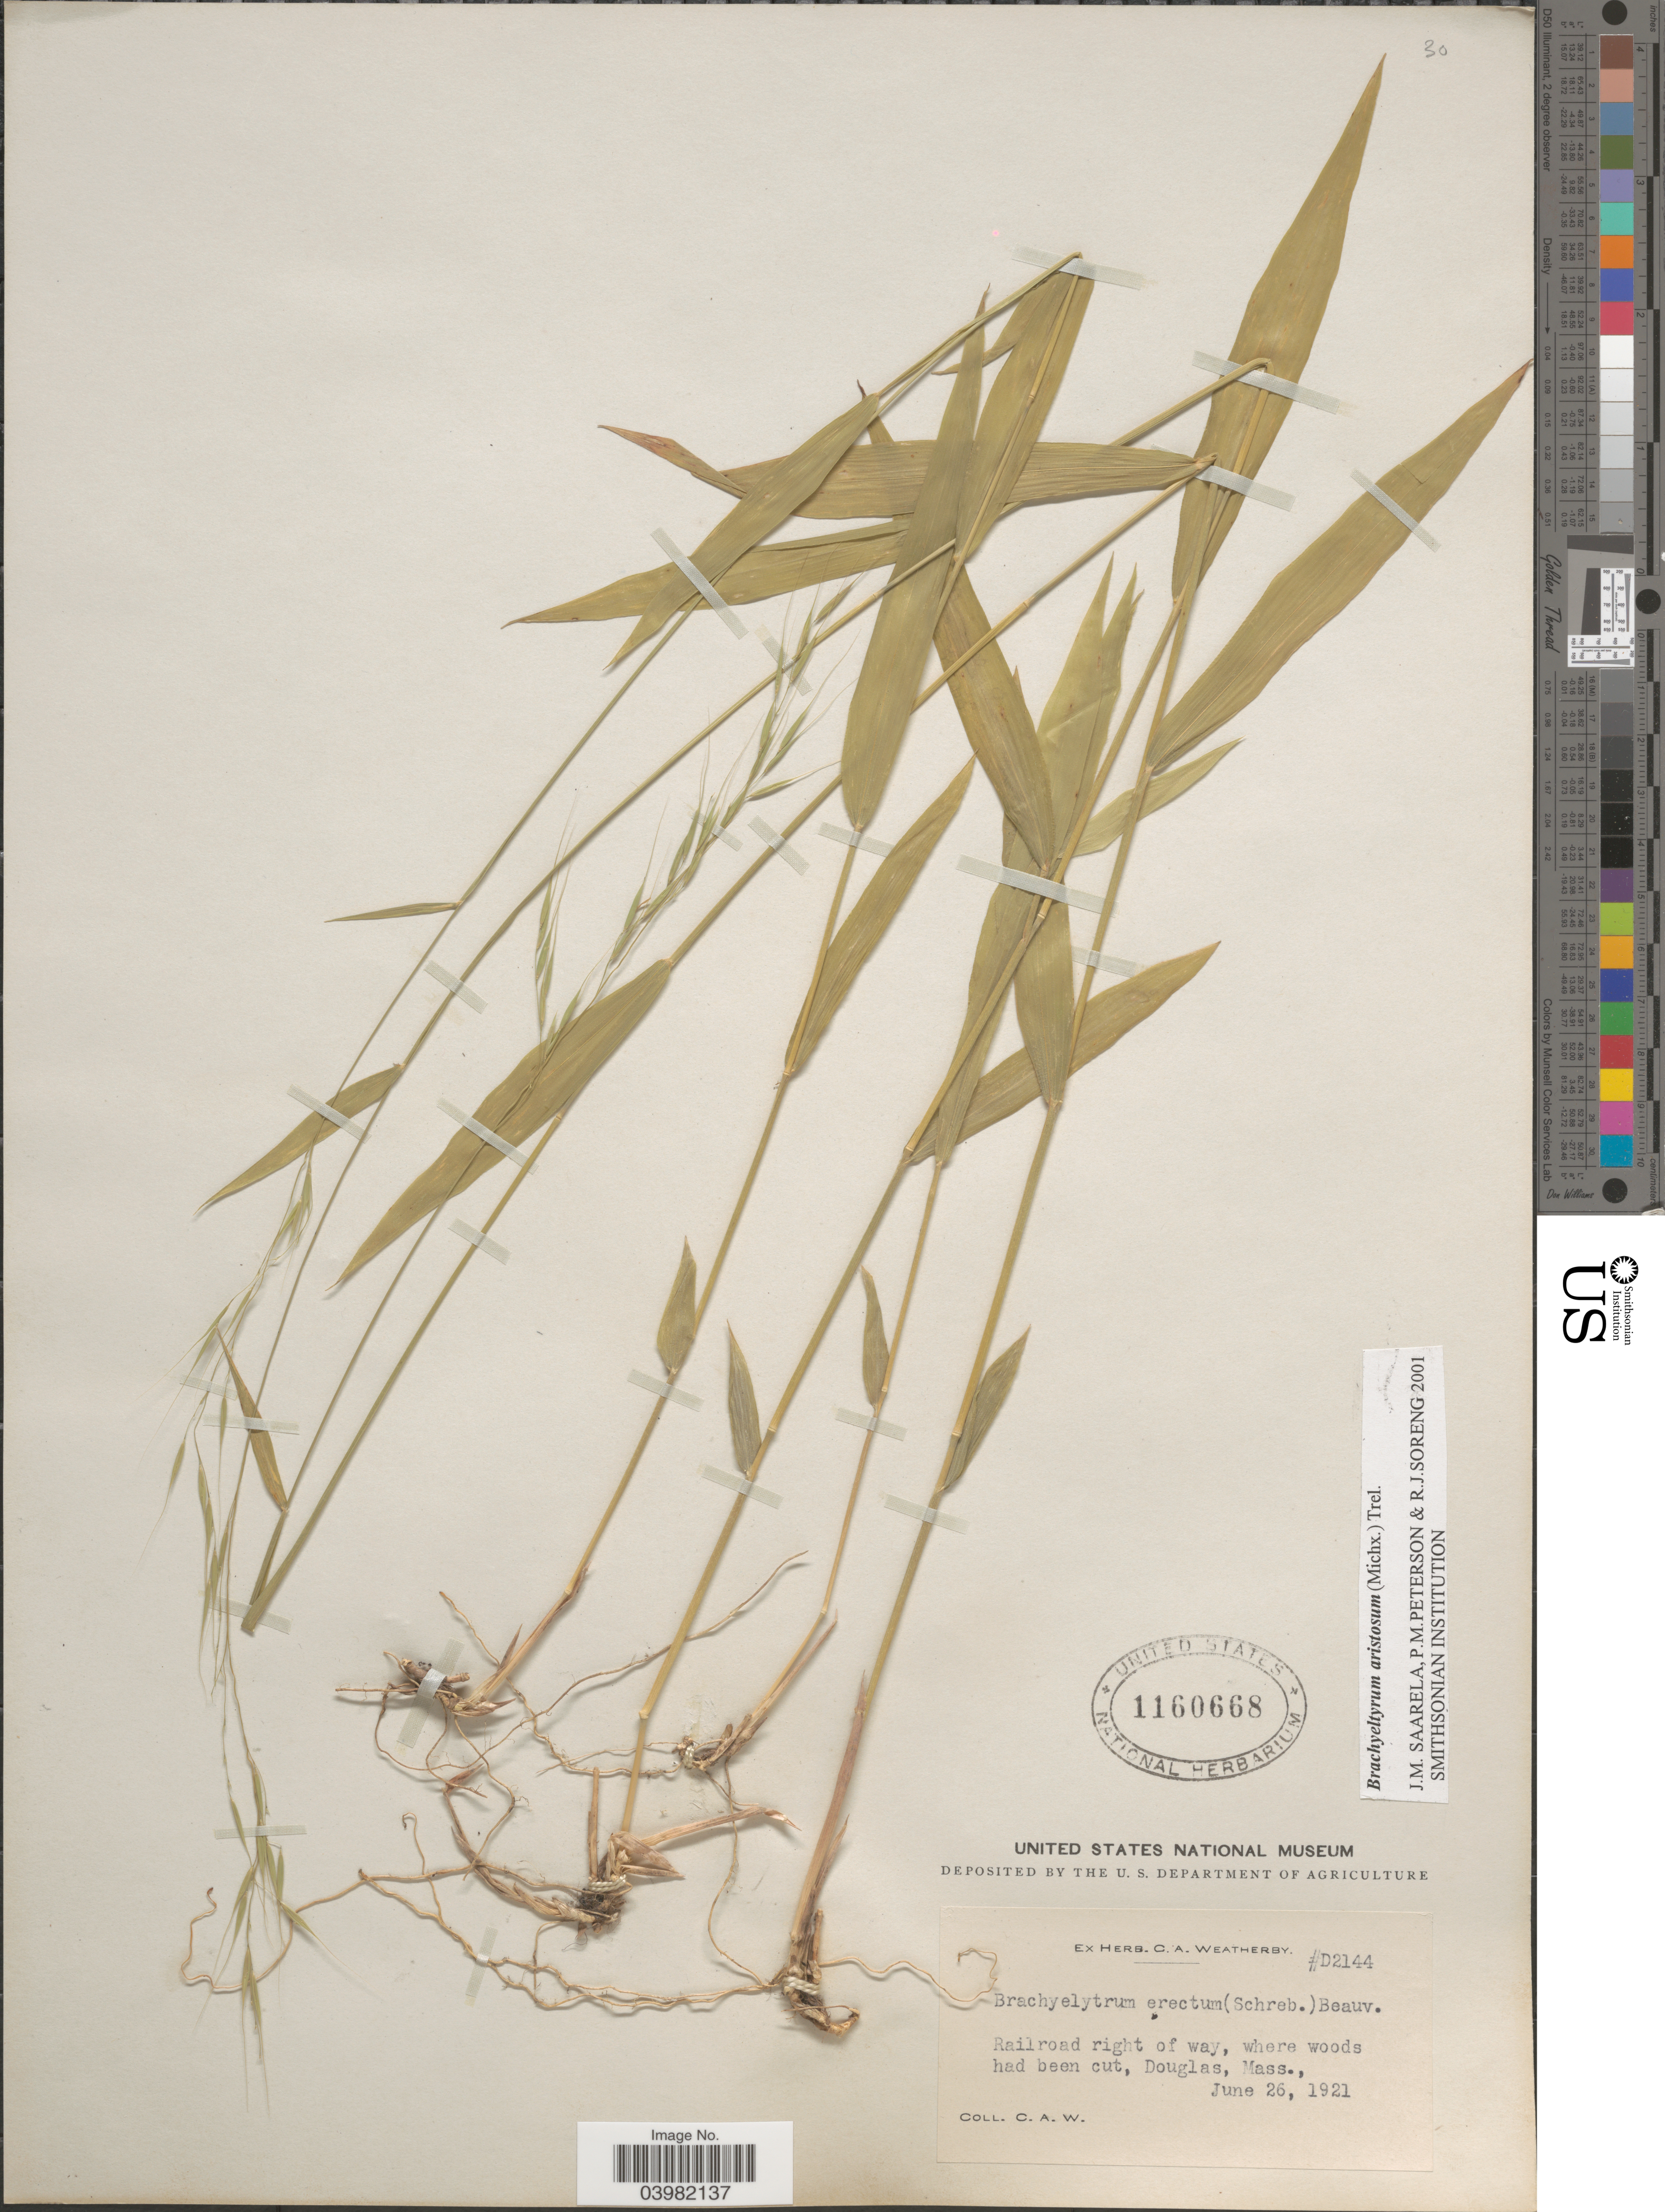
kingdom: Plantae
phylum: Tracheophyta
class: Liliopsida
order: Poales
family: Poaceae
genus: Brachyelytrum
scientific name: Brachyelytrum aristosum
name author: (Michx.) P. Beauv. ex Trel.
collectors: C. A. Weatherby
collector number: D2144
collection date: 1921-06-26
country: United States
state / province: Massachusetts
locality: Railroad right of way, where woods had been cut, Douglas.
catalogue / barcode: US 1160668